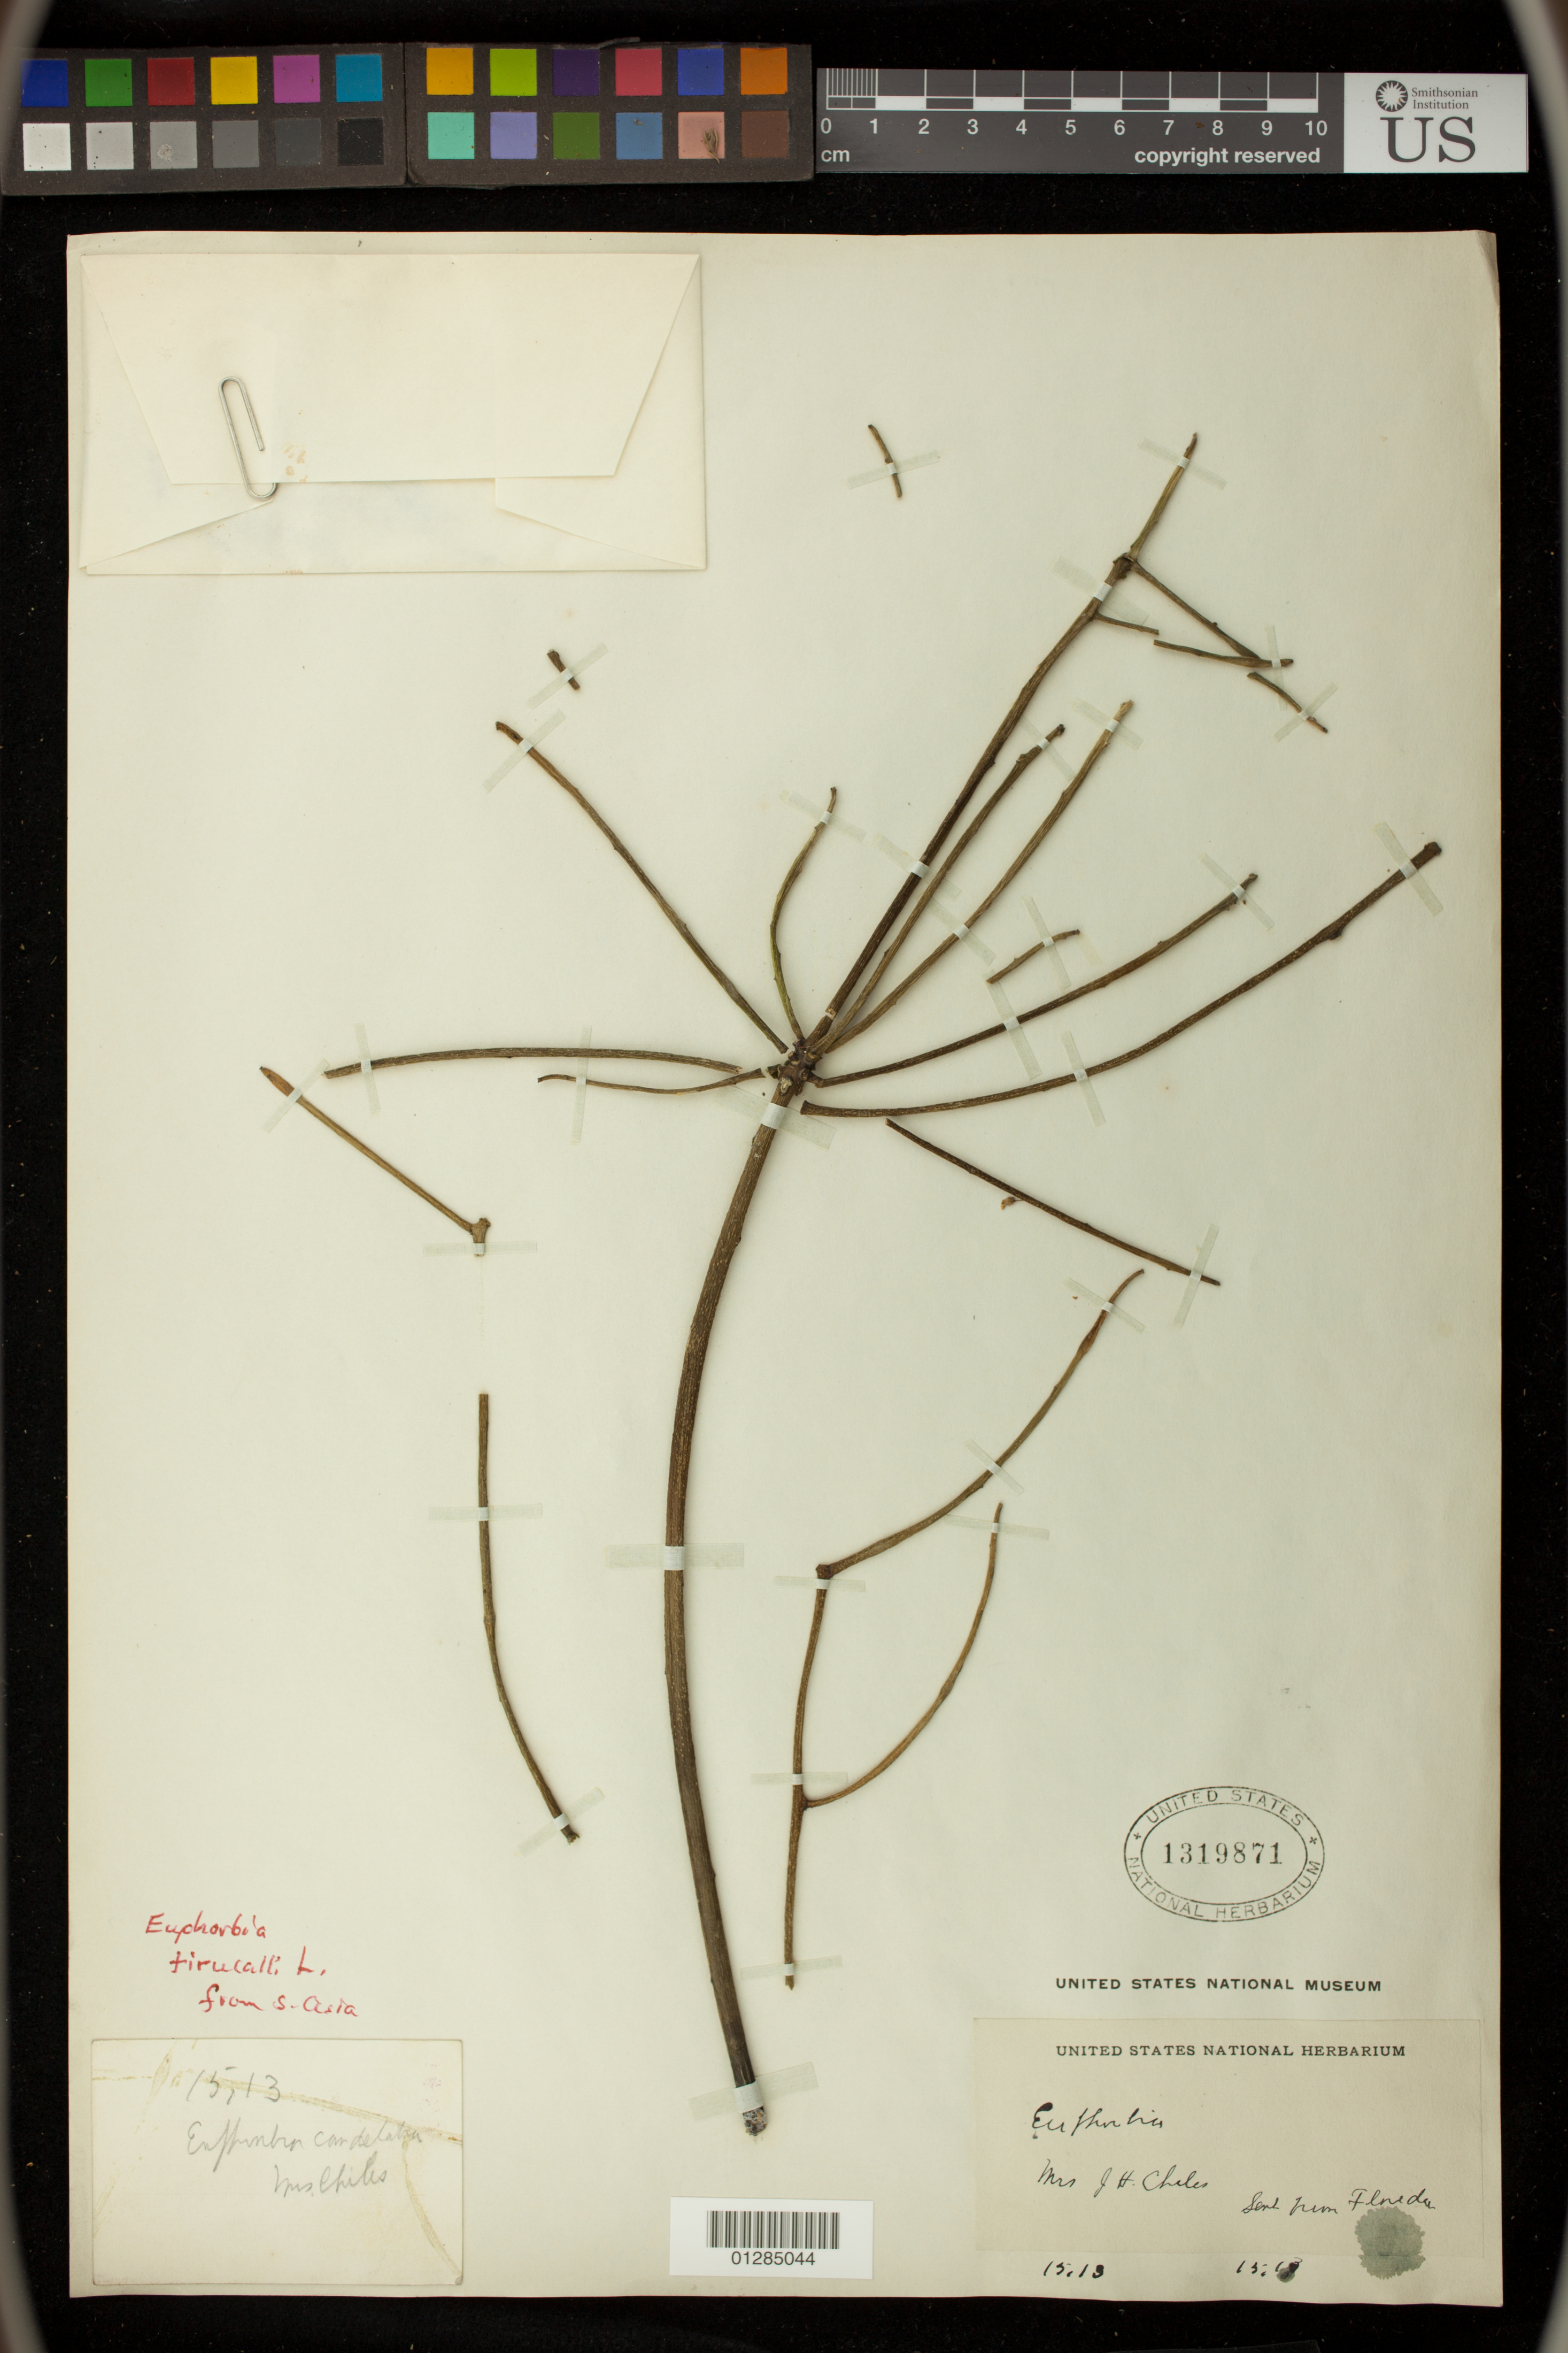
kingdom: Plantae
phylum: Tracheophyta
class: Magnoliopsida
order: Malpighiales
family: Euphorbiaceae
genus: Euphorbia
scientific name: Euphorbia tirucalli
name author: L.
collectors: H. Chiles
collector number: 15.13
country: United States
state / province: Florida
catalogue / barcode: US 1319871